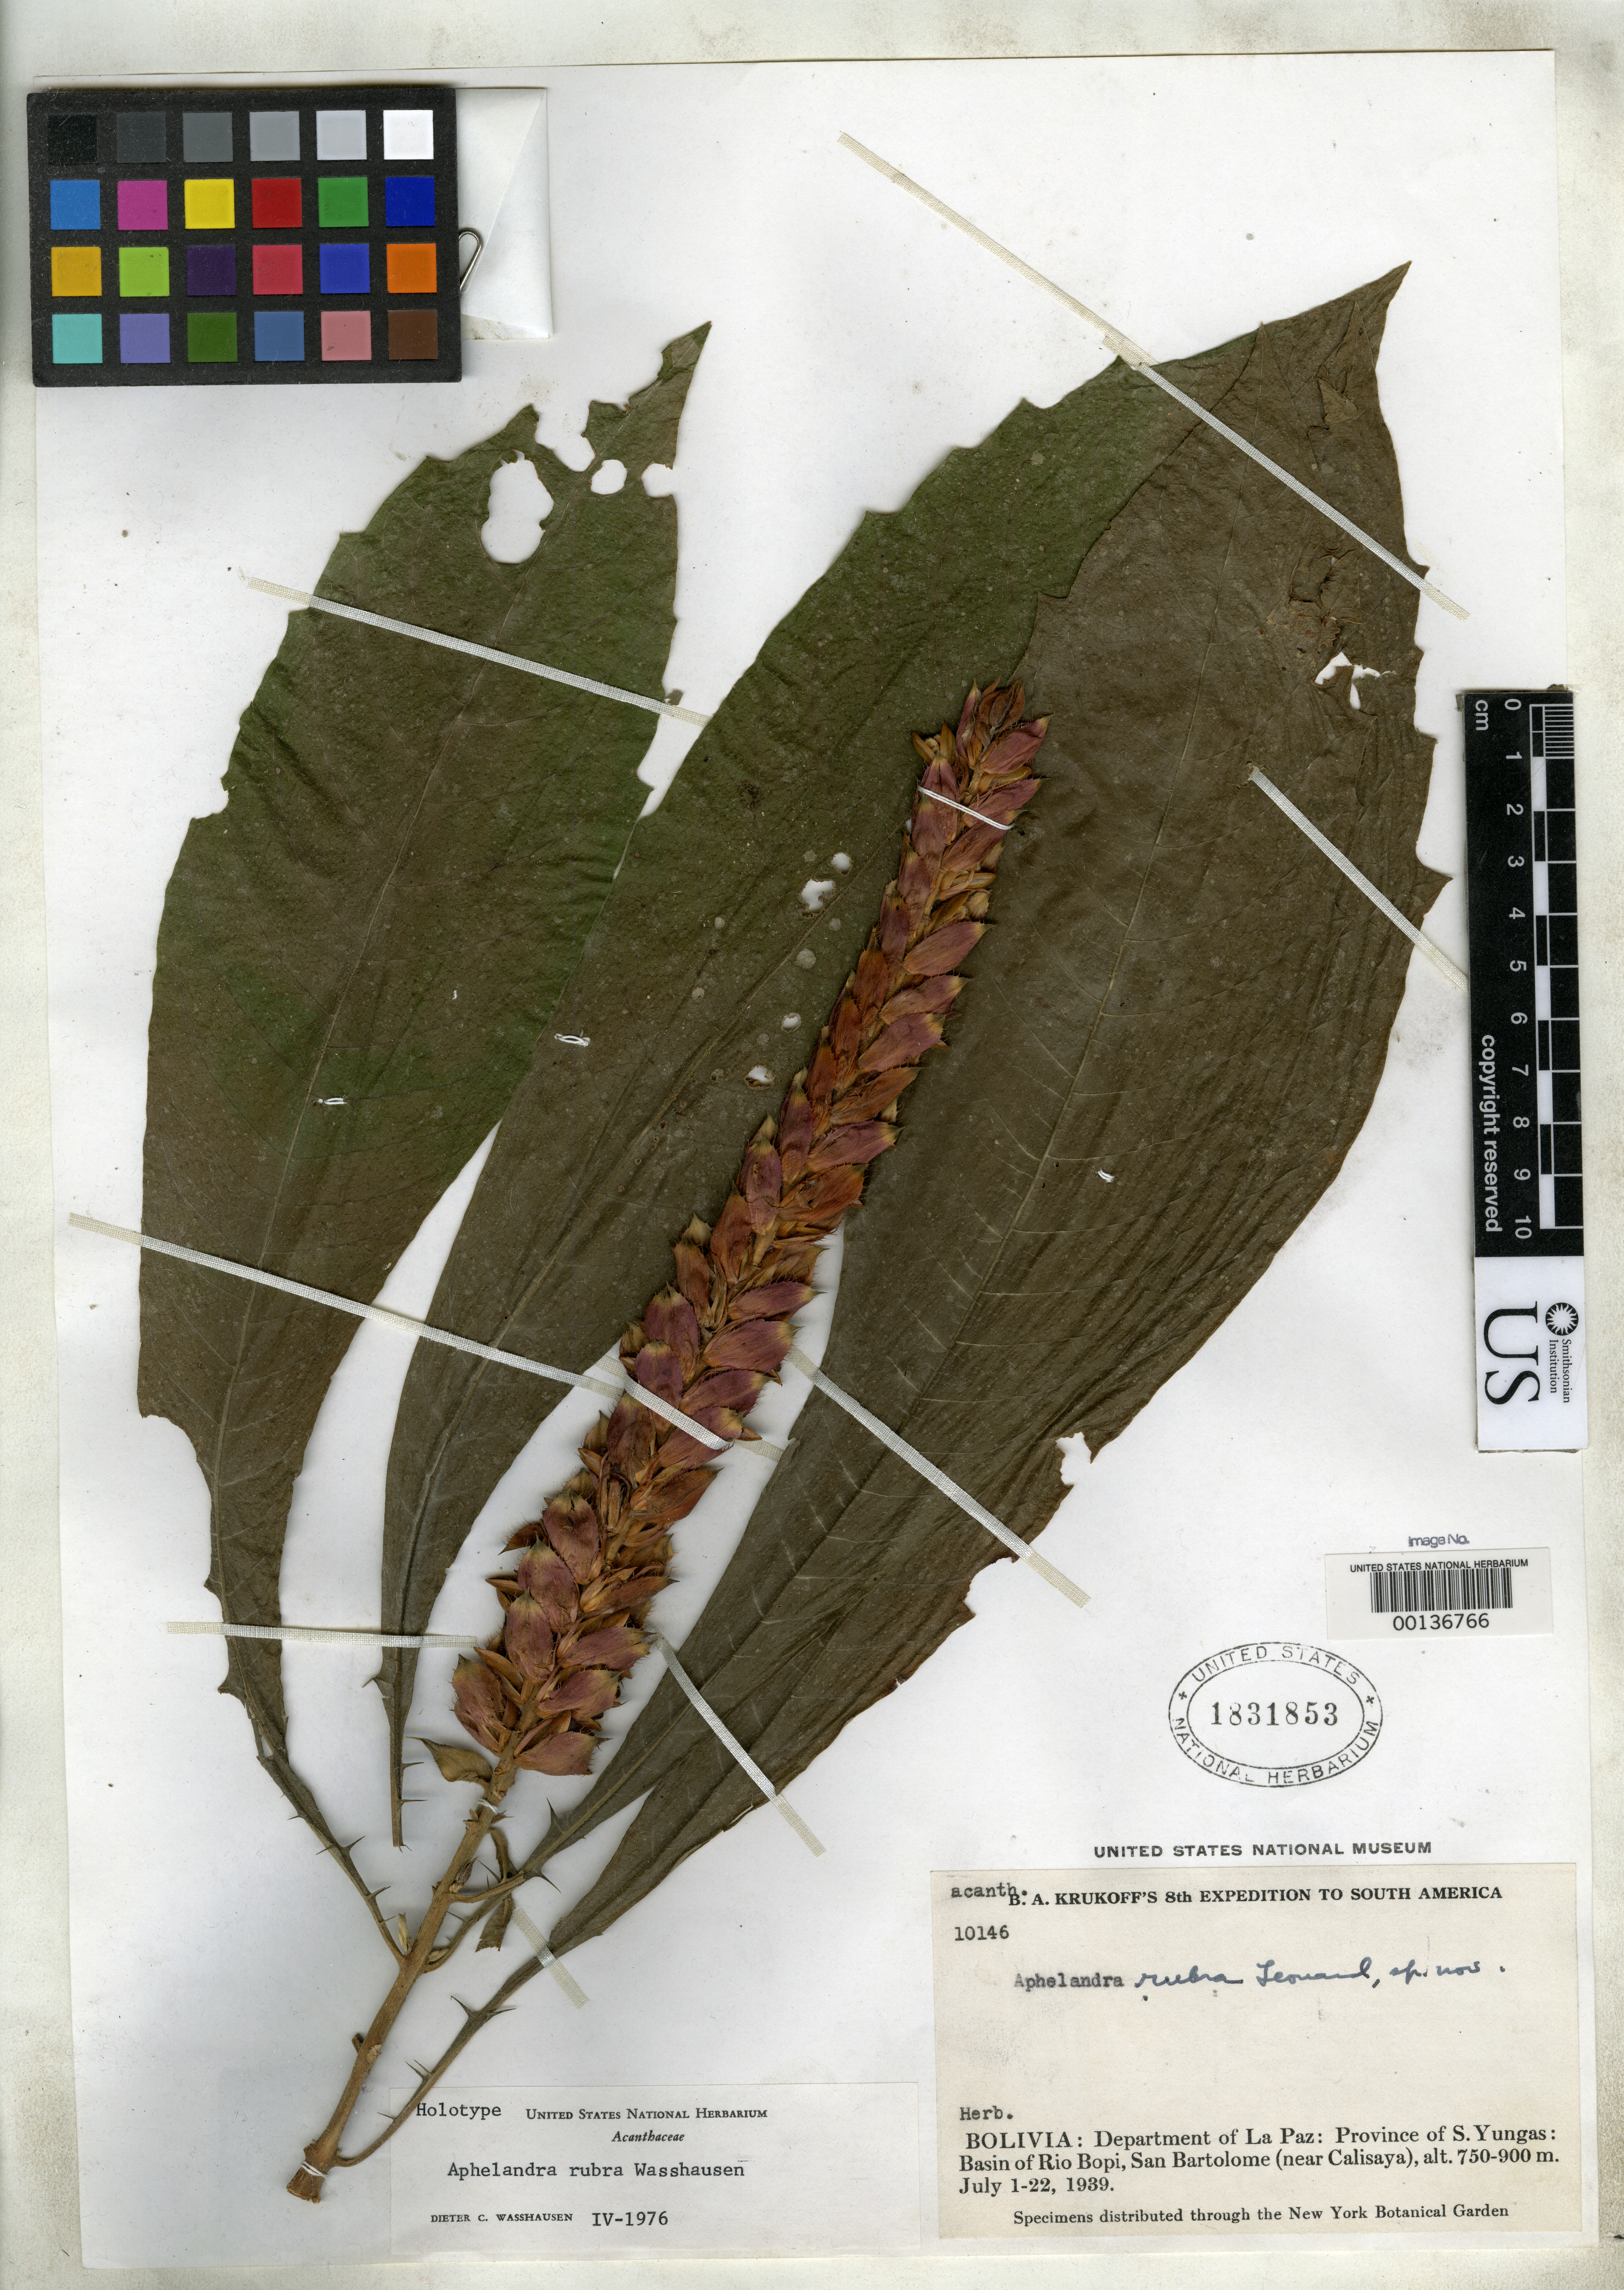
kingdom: Plantae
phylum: Tracheophyta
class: Magnoliopsida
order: Lamiales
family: Acanthaceae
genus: Aphelandra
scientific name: Aphelandra rubra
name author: Wassh.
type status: Holotype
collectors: B. A. Krukoff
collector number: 10146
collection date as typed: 01 Jul 1939 to 22 Jul 1939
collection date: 1939-07-01/1939-07-22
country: Bolivia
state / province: La Paz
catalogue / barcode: US 1831853